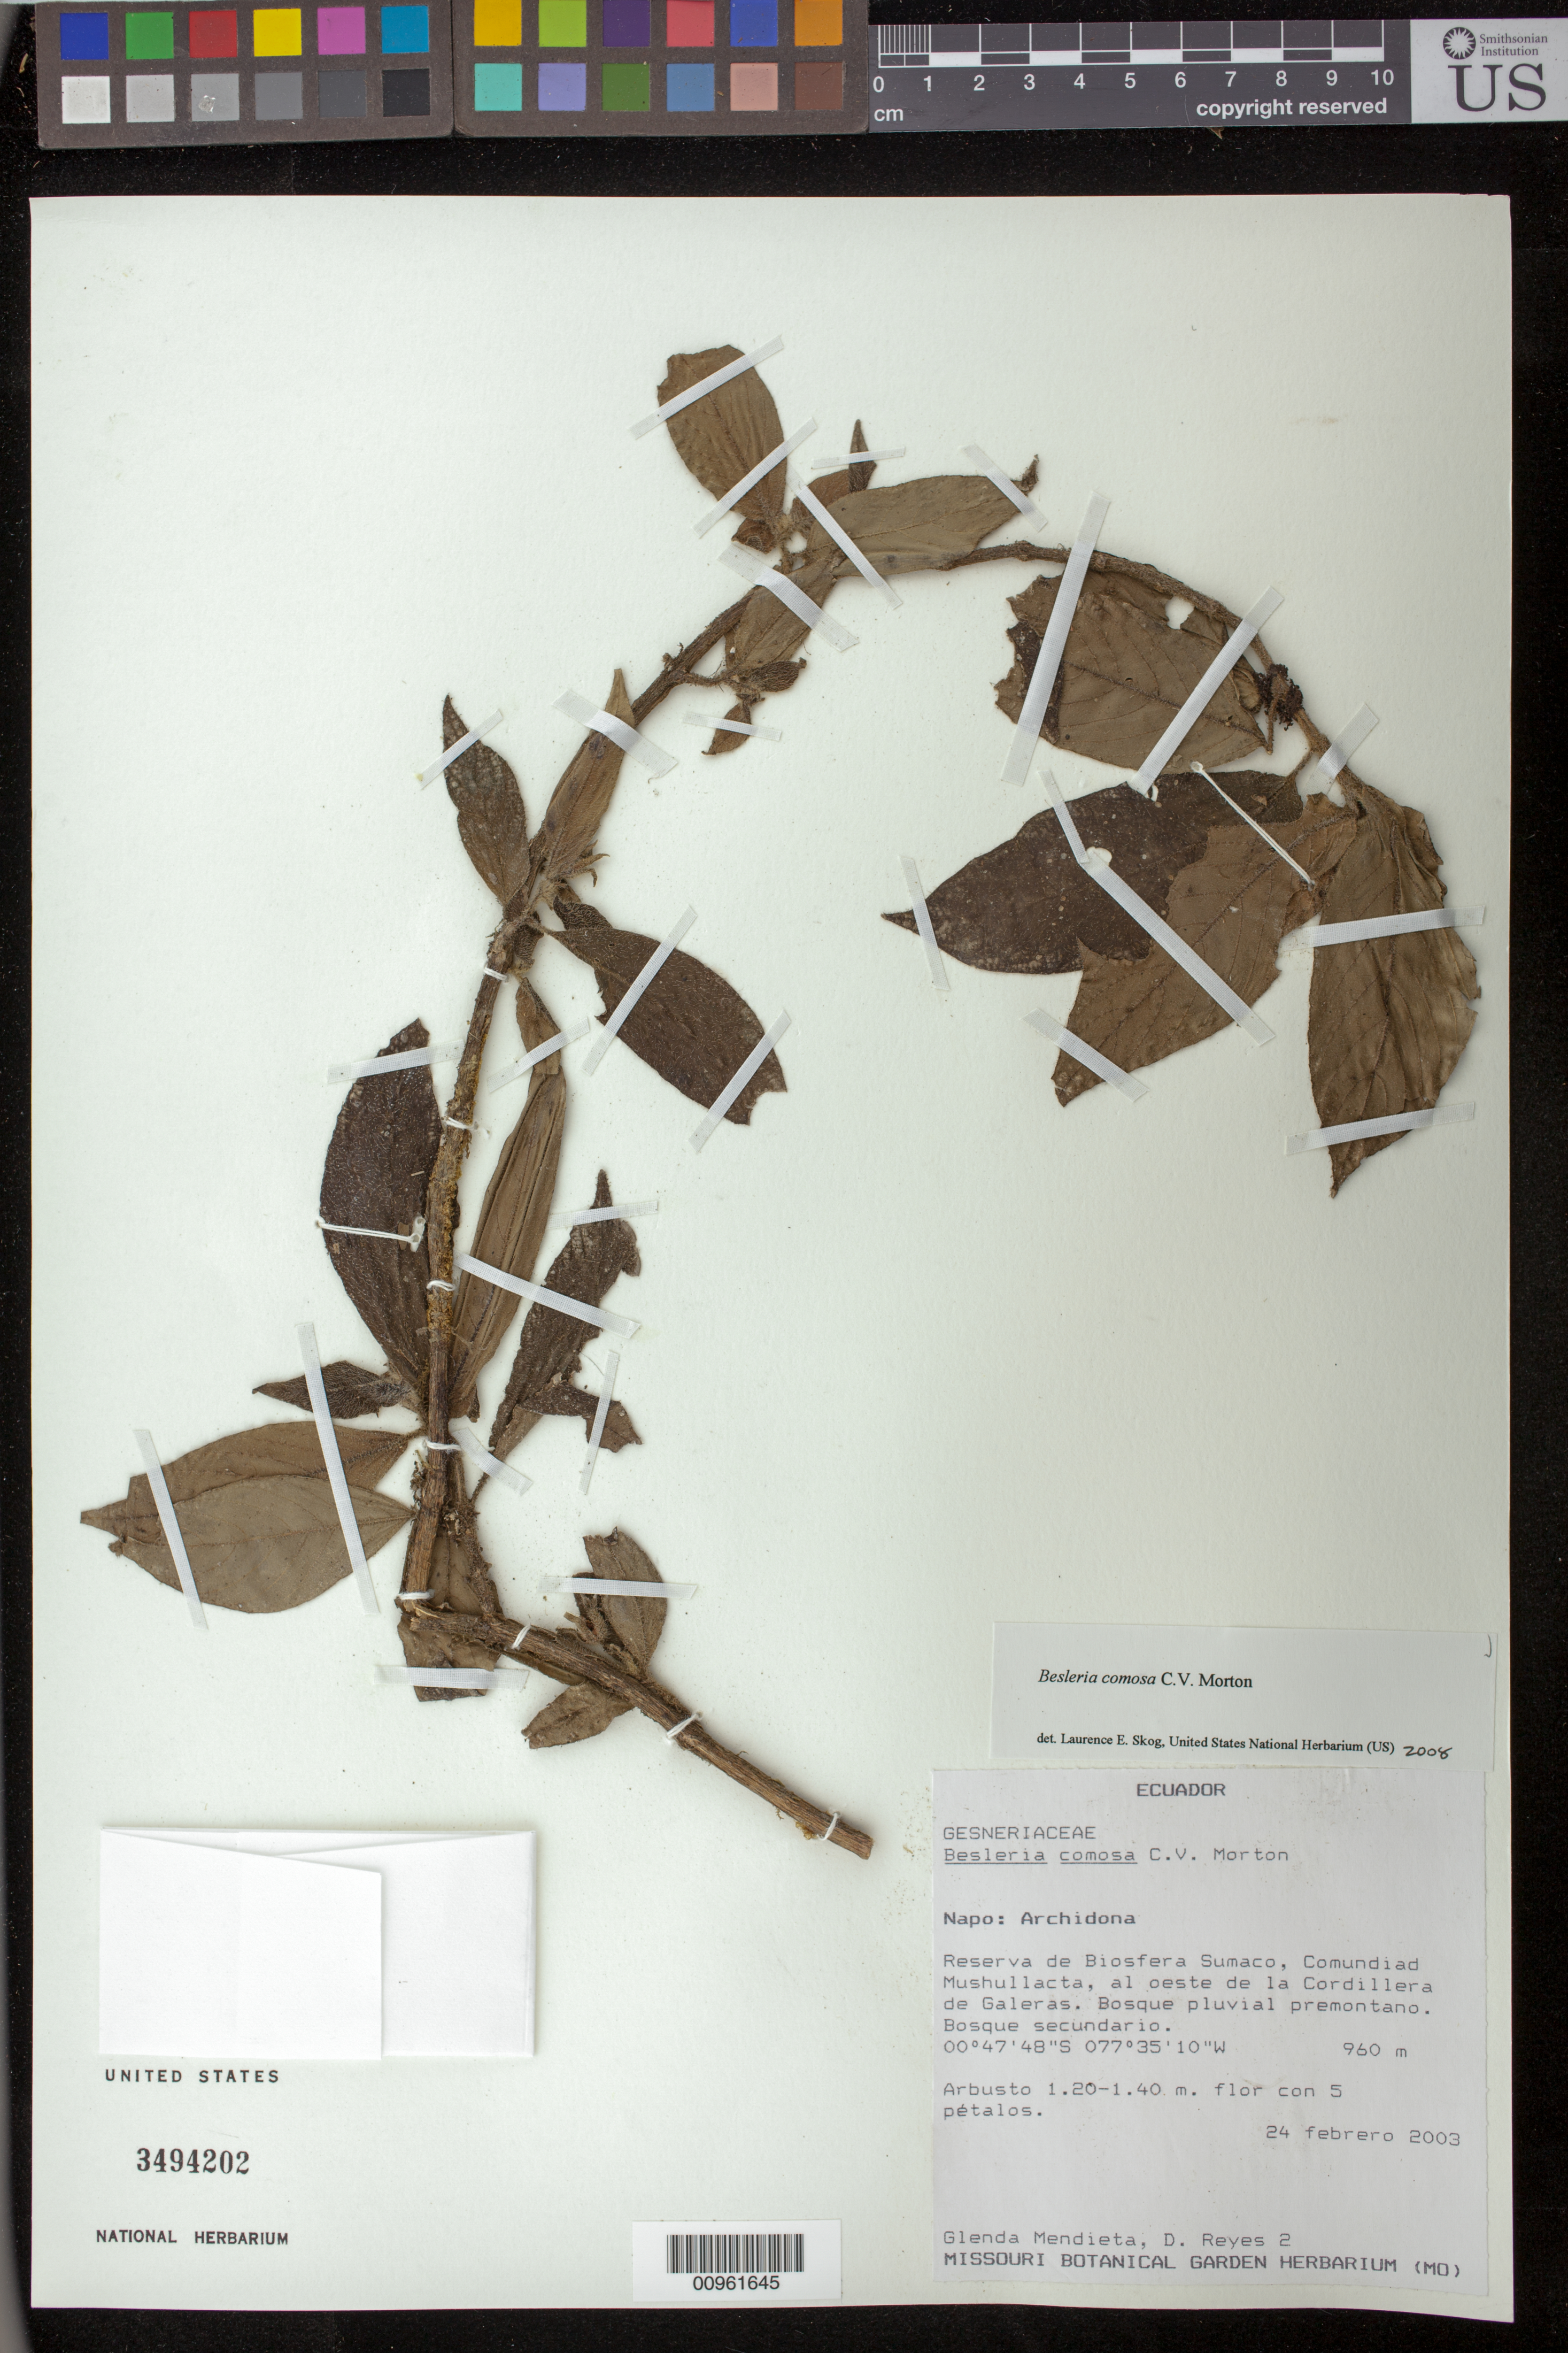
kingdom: Plantae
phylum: Tracheophyta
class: Magnoliopsida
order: Lamiales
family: Gesneriaceae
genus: Besleria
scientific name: Besleria comosa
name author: C.V. Morton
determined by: Skog, Laurence E.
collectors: G. Mendieta & D. Reyes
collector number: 2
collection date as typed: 24 Feb 2003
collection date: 2003-02-24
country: Ecuador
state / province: Napo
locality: Napo: Archidona. Reserva de Biosfera Sumaco, Comuniad Mushullacta, al oeste de la Cordillera de Galleras.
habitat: Bosque pluvial premontano. Bosque secundario.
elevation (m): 960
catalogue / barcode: US 3494202